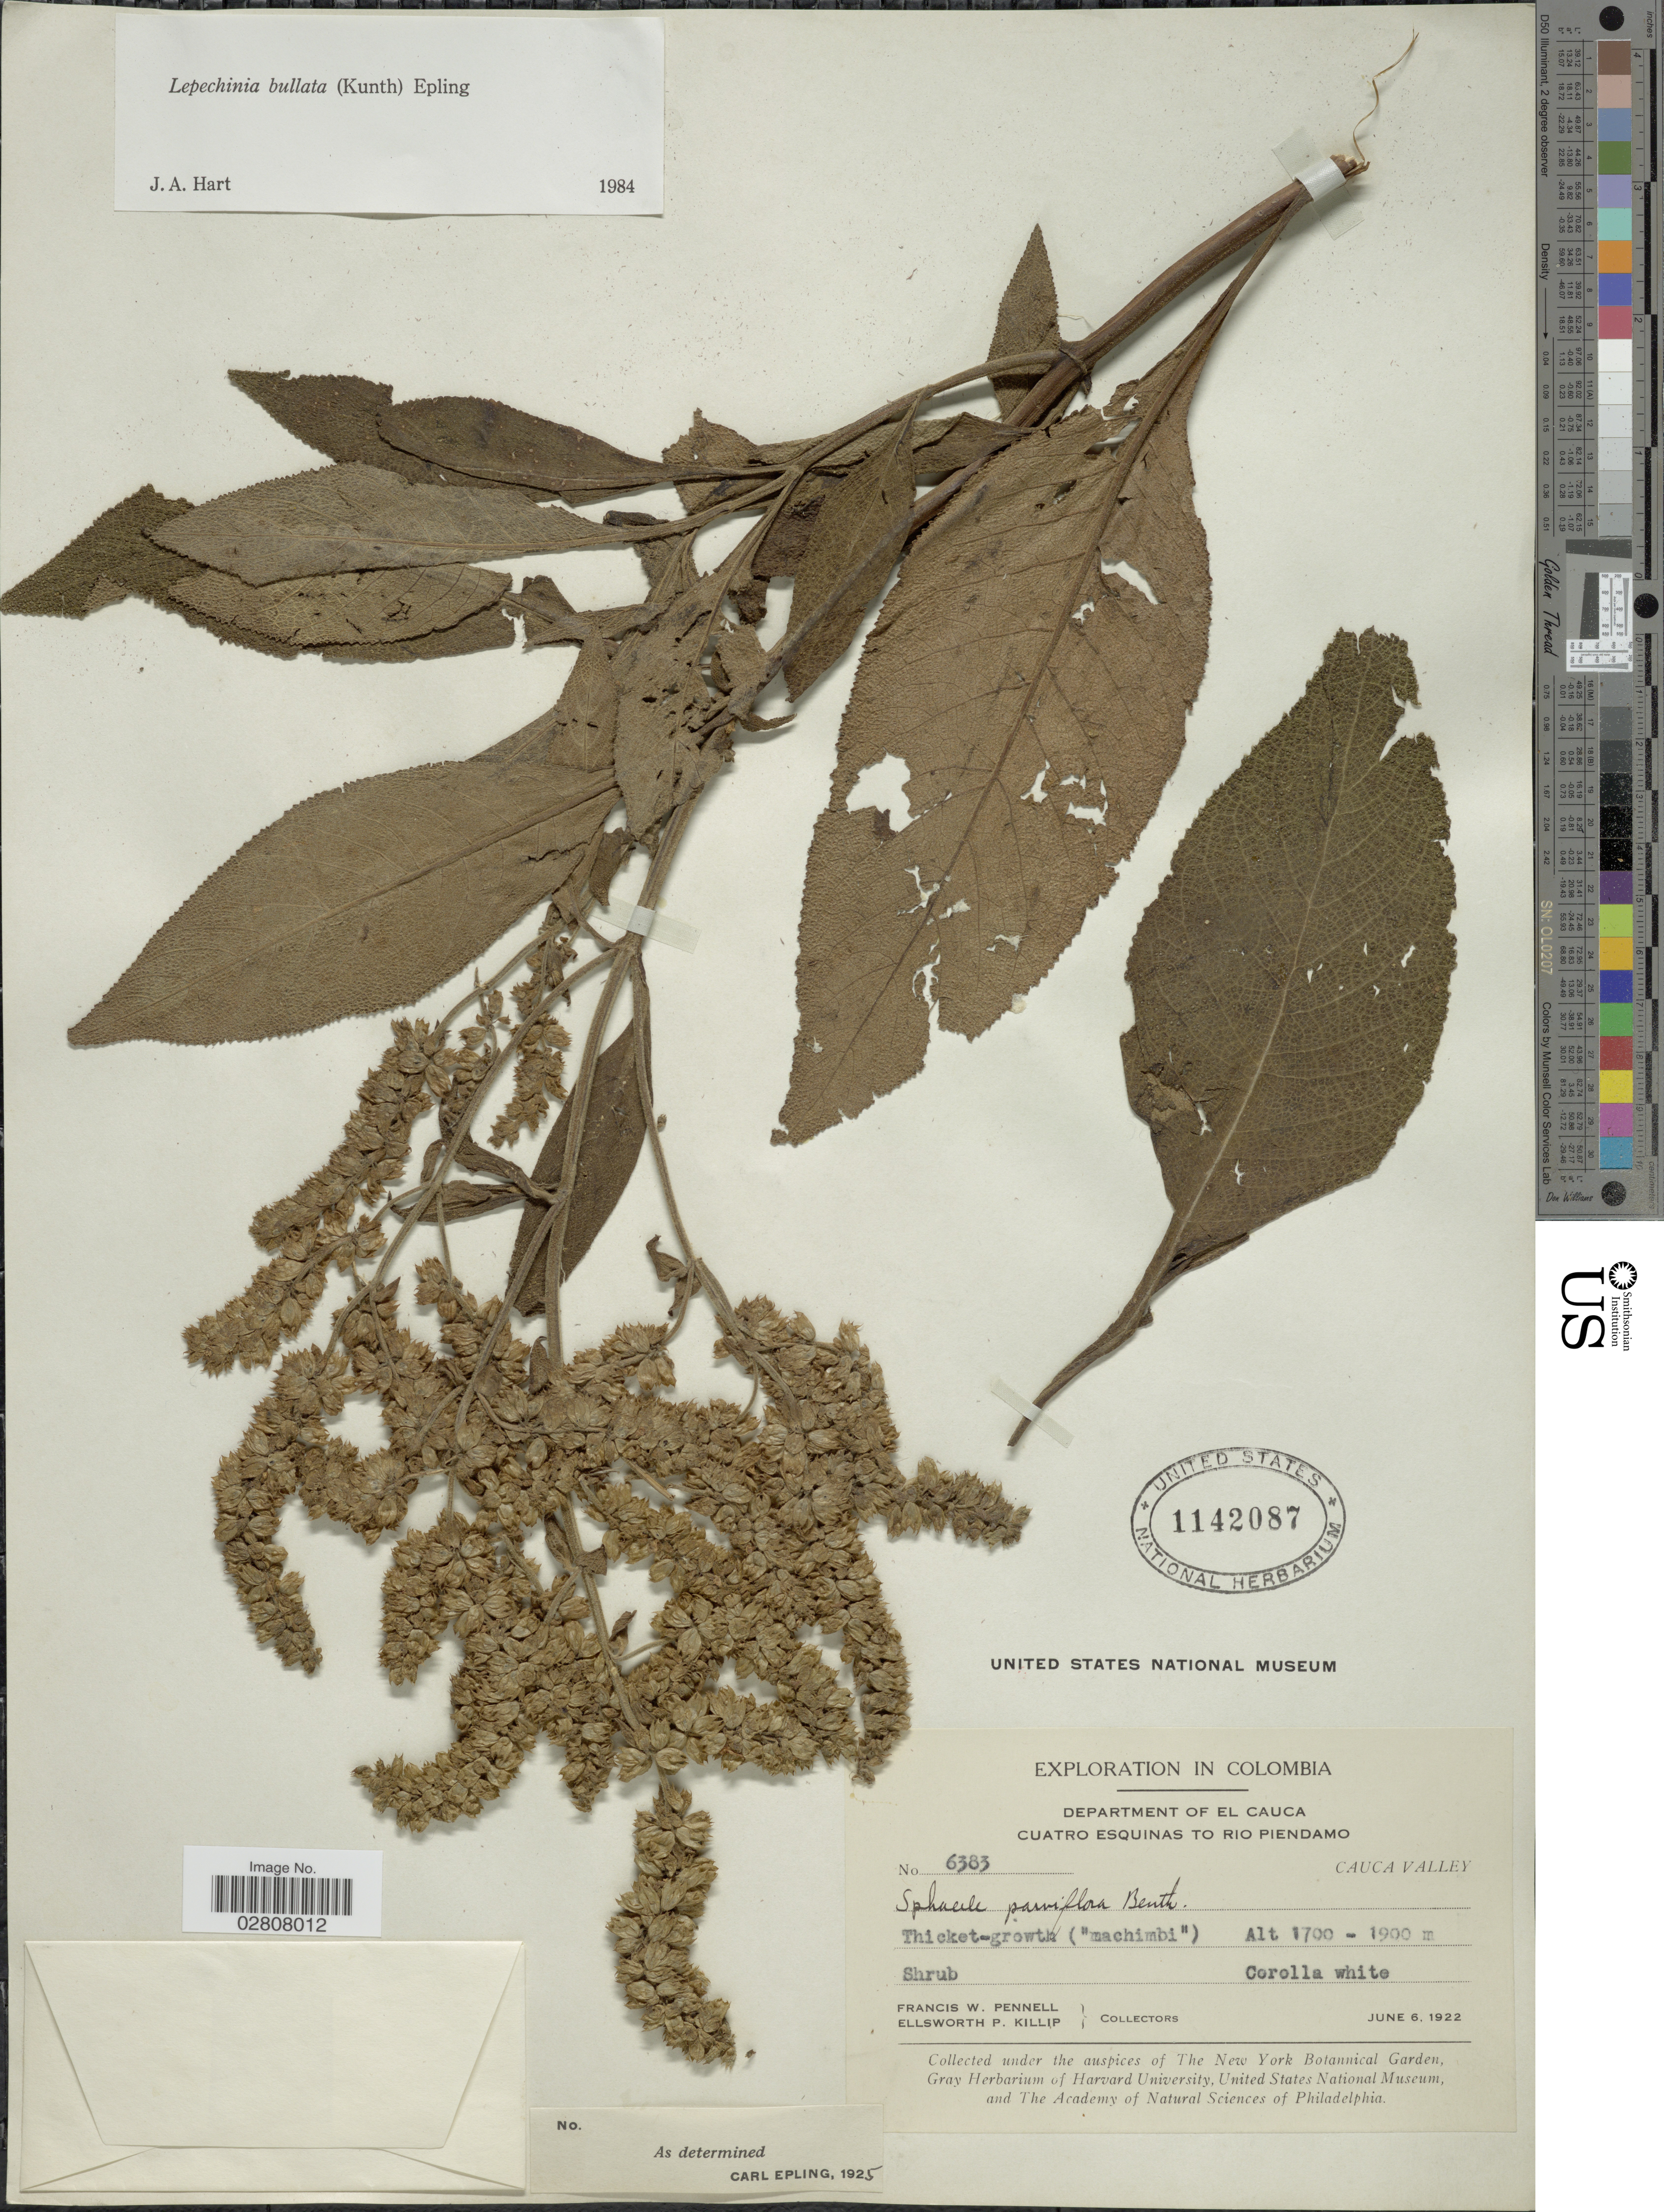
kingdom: Plantae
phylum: Tracheophyta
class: Magnoliopsida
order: Lamiales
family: Lamiaceae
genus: Lepechinia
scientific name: Lepechinia bullata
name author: (Kunth) Epling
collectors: F. W. Pennell & E. P. Killip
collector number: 6383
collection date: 1922-06-06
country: Colombia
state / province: Cauca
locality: Department of El Cauca. Cuatro Esquinas to Rio Piendamo. Cauca Valley.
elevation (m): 1700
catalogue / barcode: US 1142087